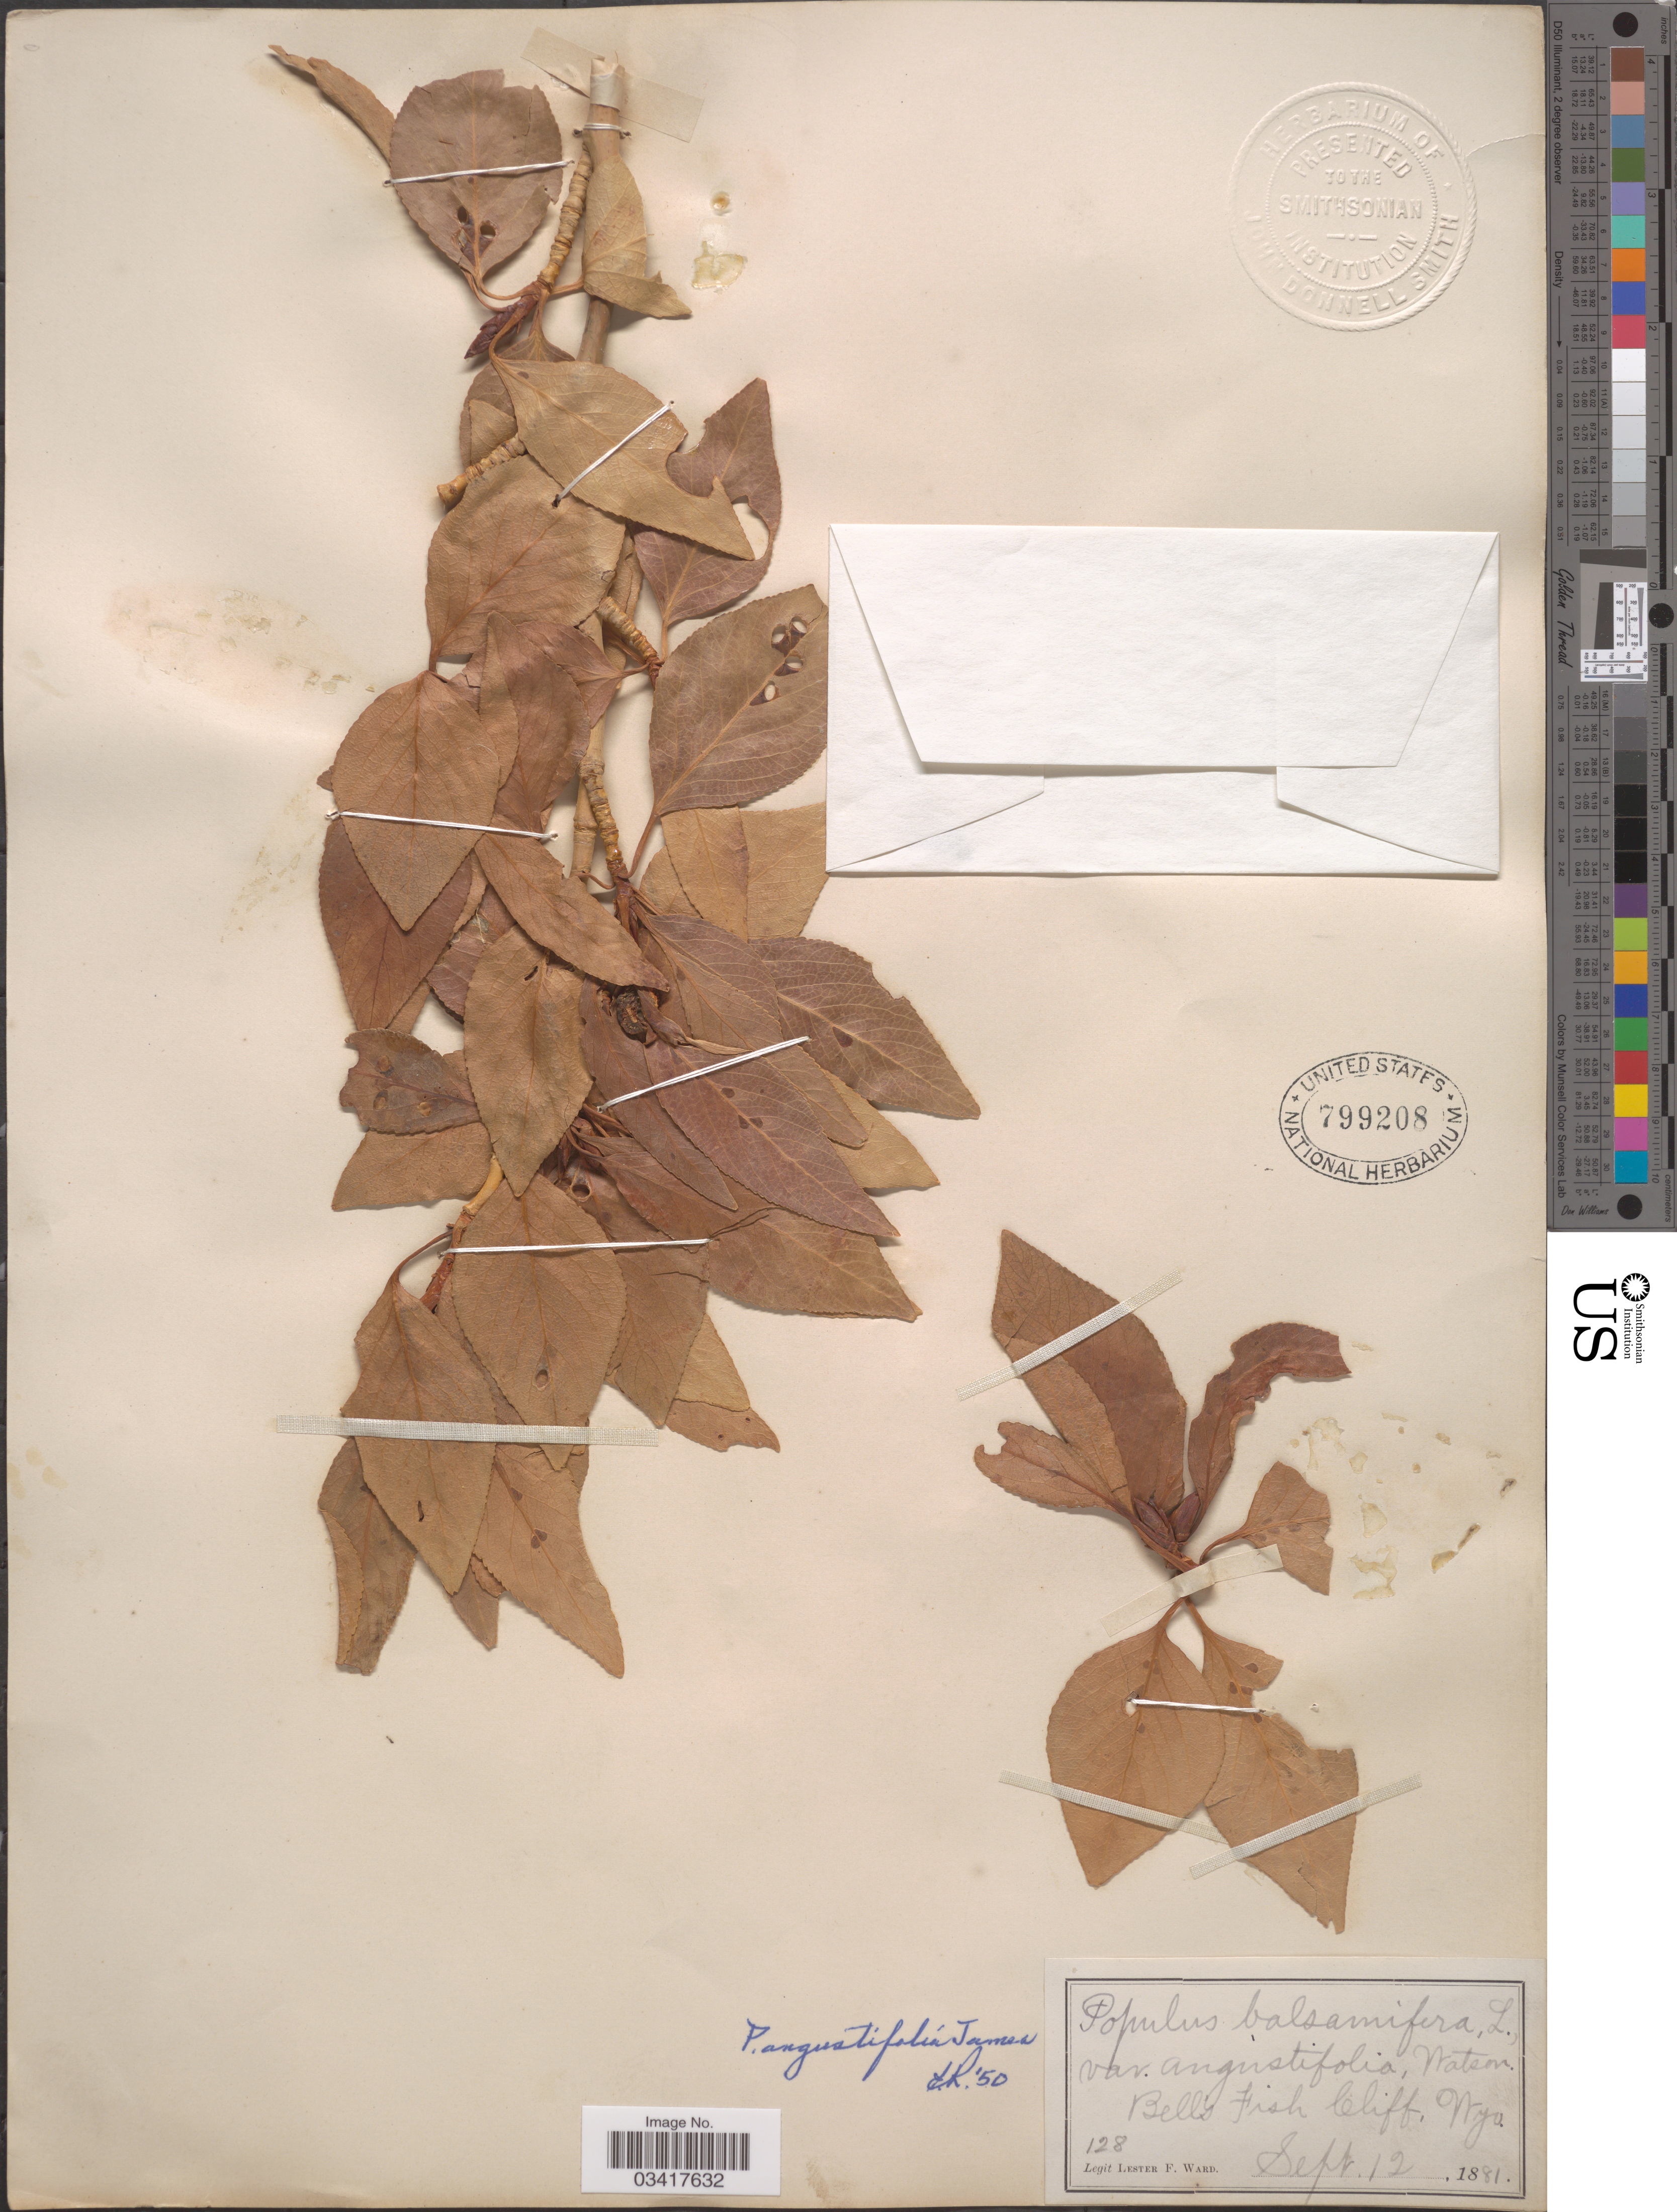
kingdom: Plantae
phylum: Tracheophyta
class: Magnoliopsida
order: Malpighiales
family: Salicaceae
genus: Populus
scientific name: Populus angustifolia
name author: E. James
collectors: L. F. Ward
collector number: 128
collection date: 1881-09-12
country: United States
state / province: Wyoming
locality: Bell's Fish Cliff.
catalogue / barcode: US 799208